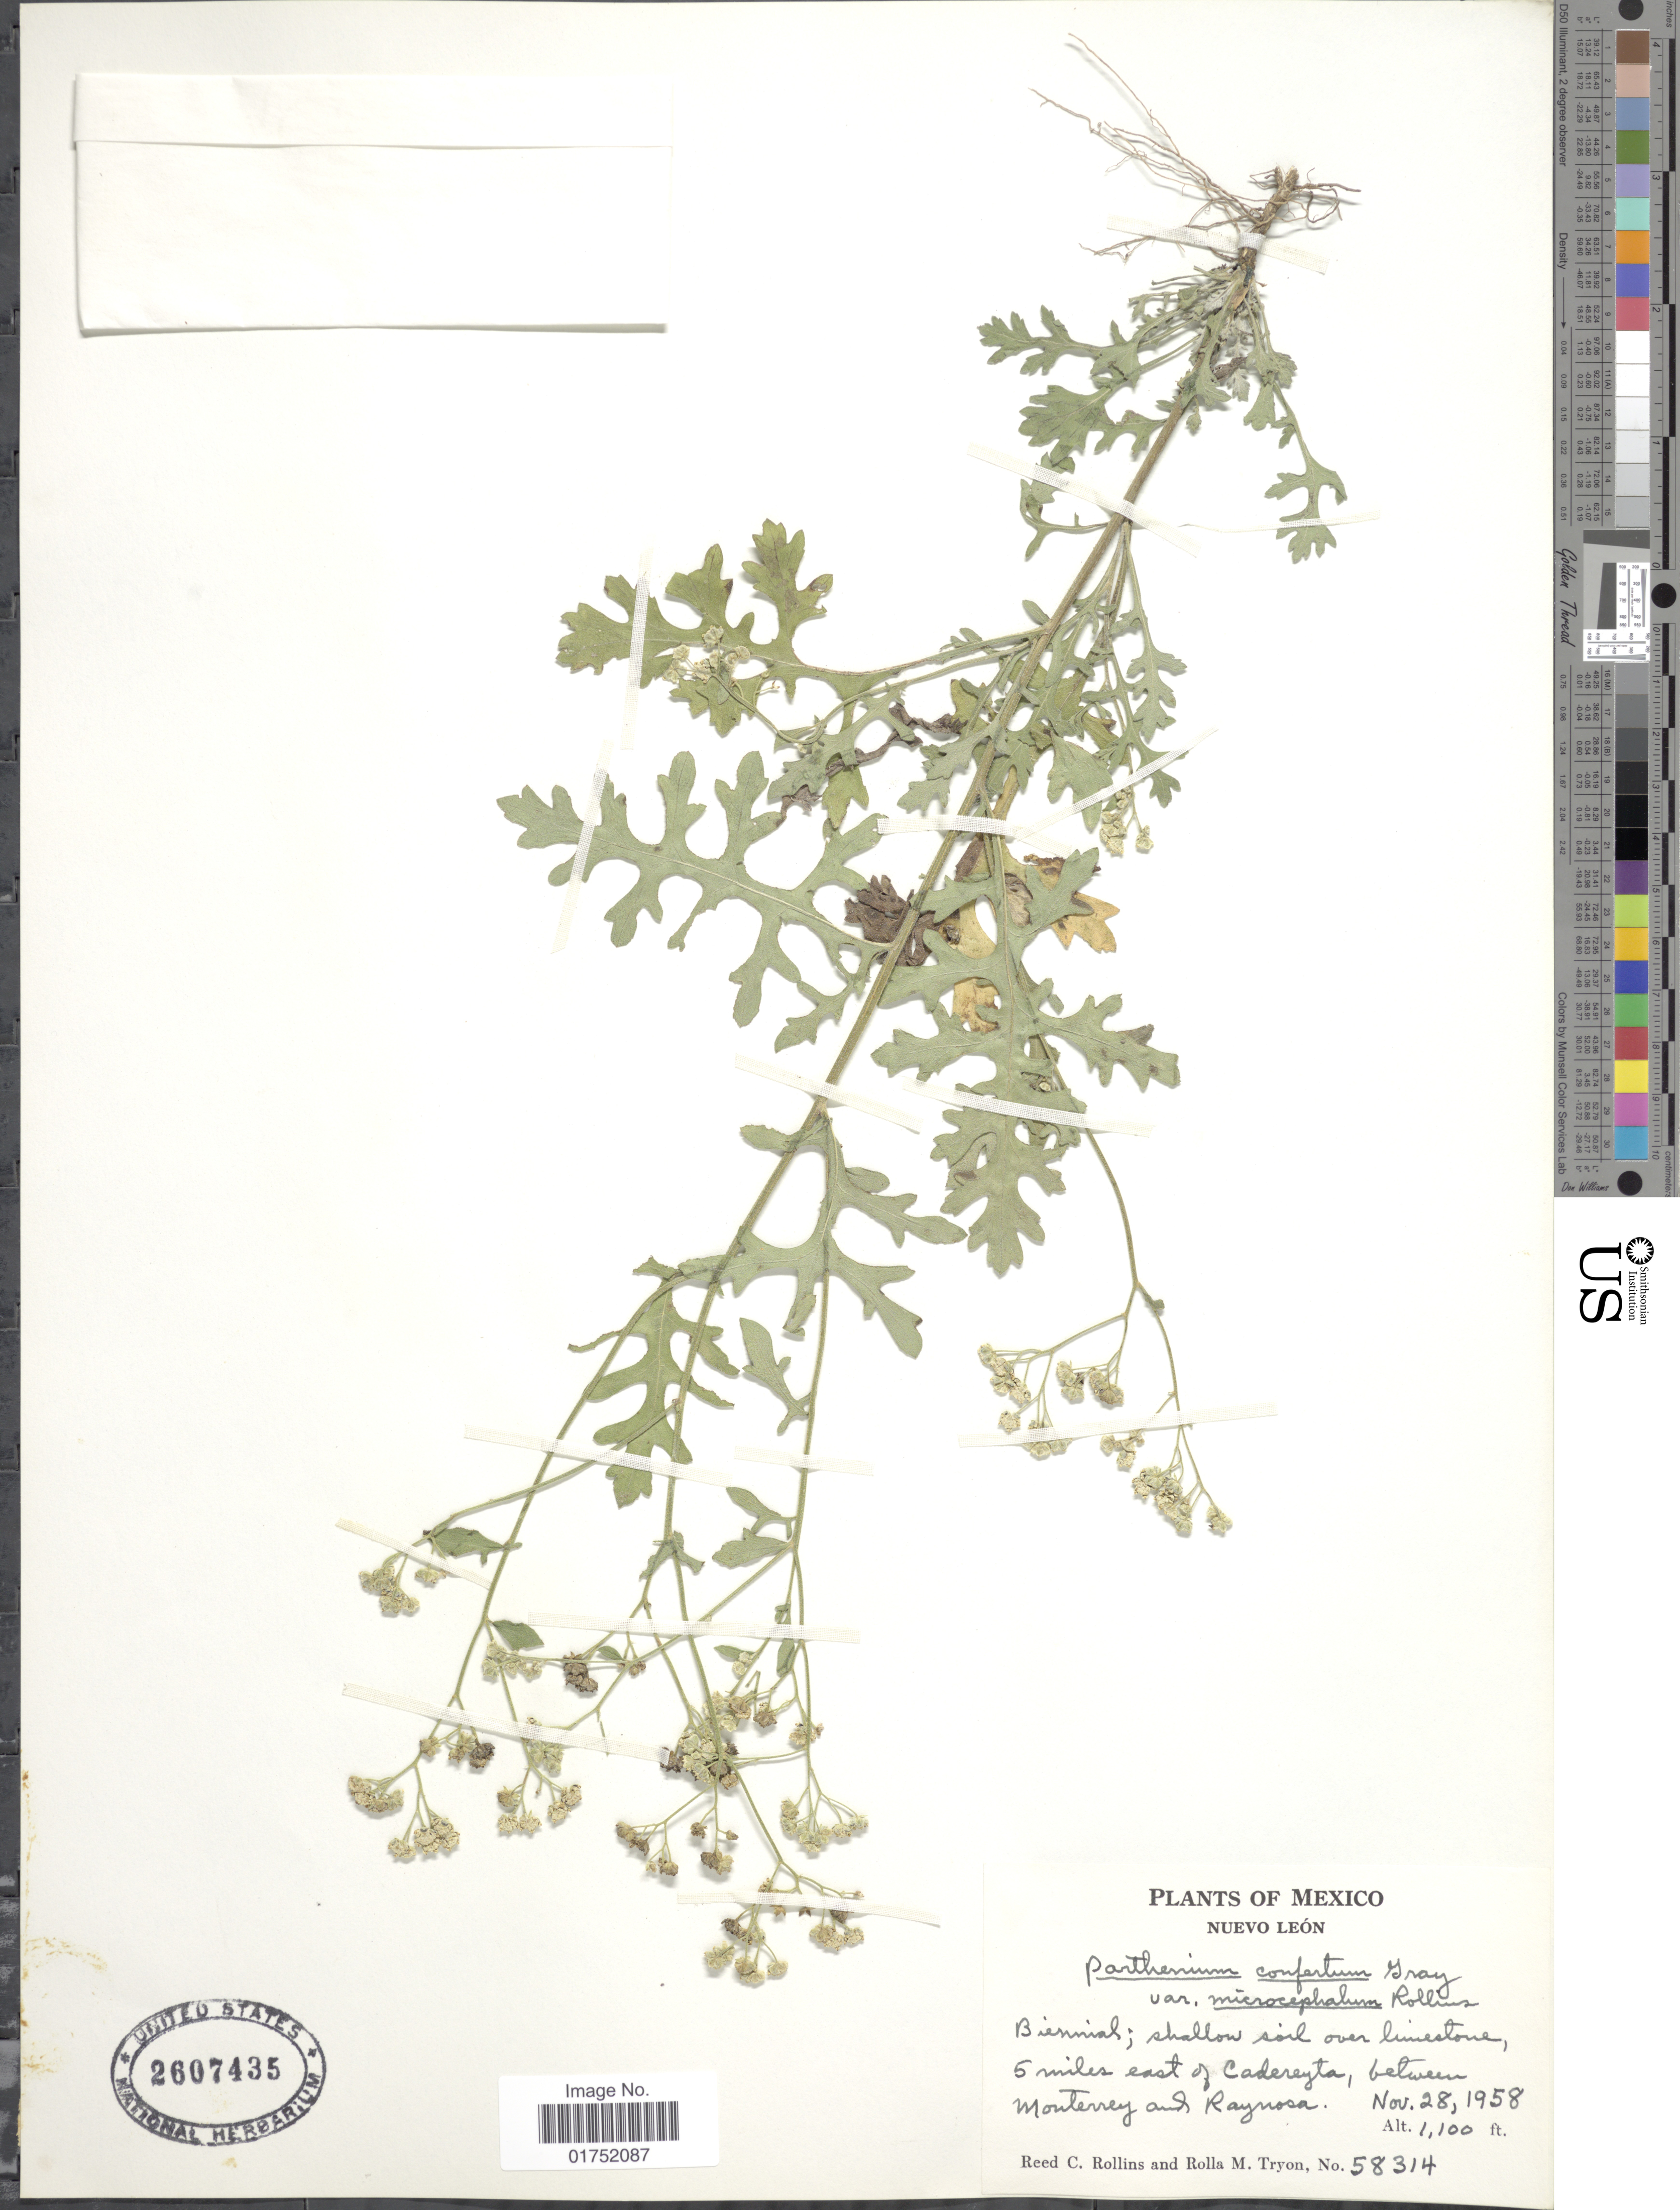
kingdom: Plantae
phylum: Tracheophyta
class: Magnoliopsida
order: Asterales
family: Asteraceae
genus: Parthenium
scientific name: Parthenium confertum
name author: A. Gray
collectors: R. C. Rollins & R. M. Tryon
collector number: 58314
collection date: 1958-11-28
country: Mexico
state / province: Nuevo León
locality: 6 miles east of Cadereyta, between Monterrey and Raynosa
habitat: shallow soil over limestone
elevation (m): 335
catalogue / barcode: US 2607435